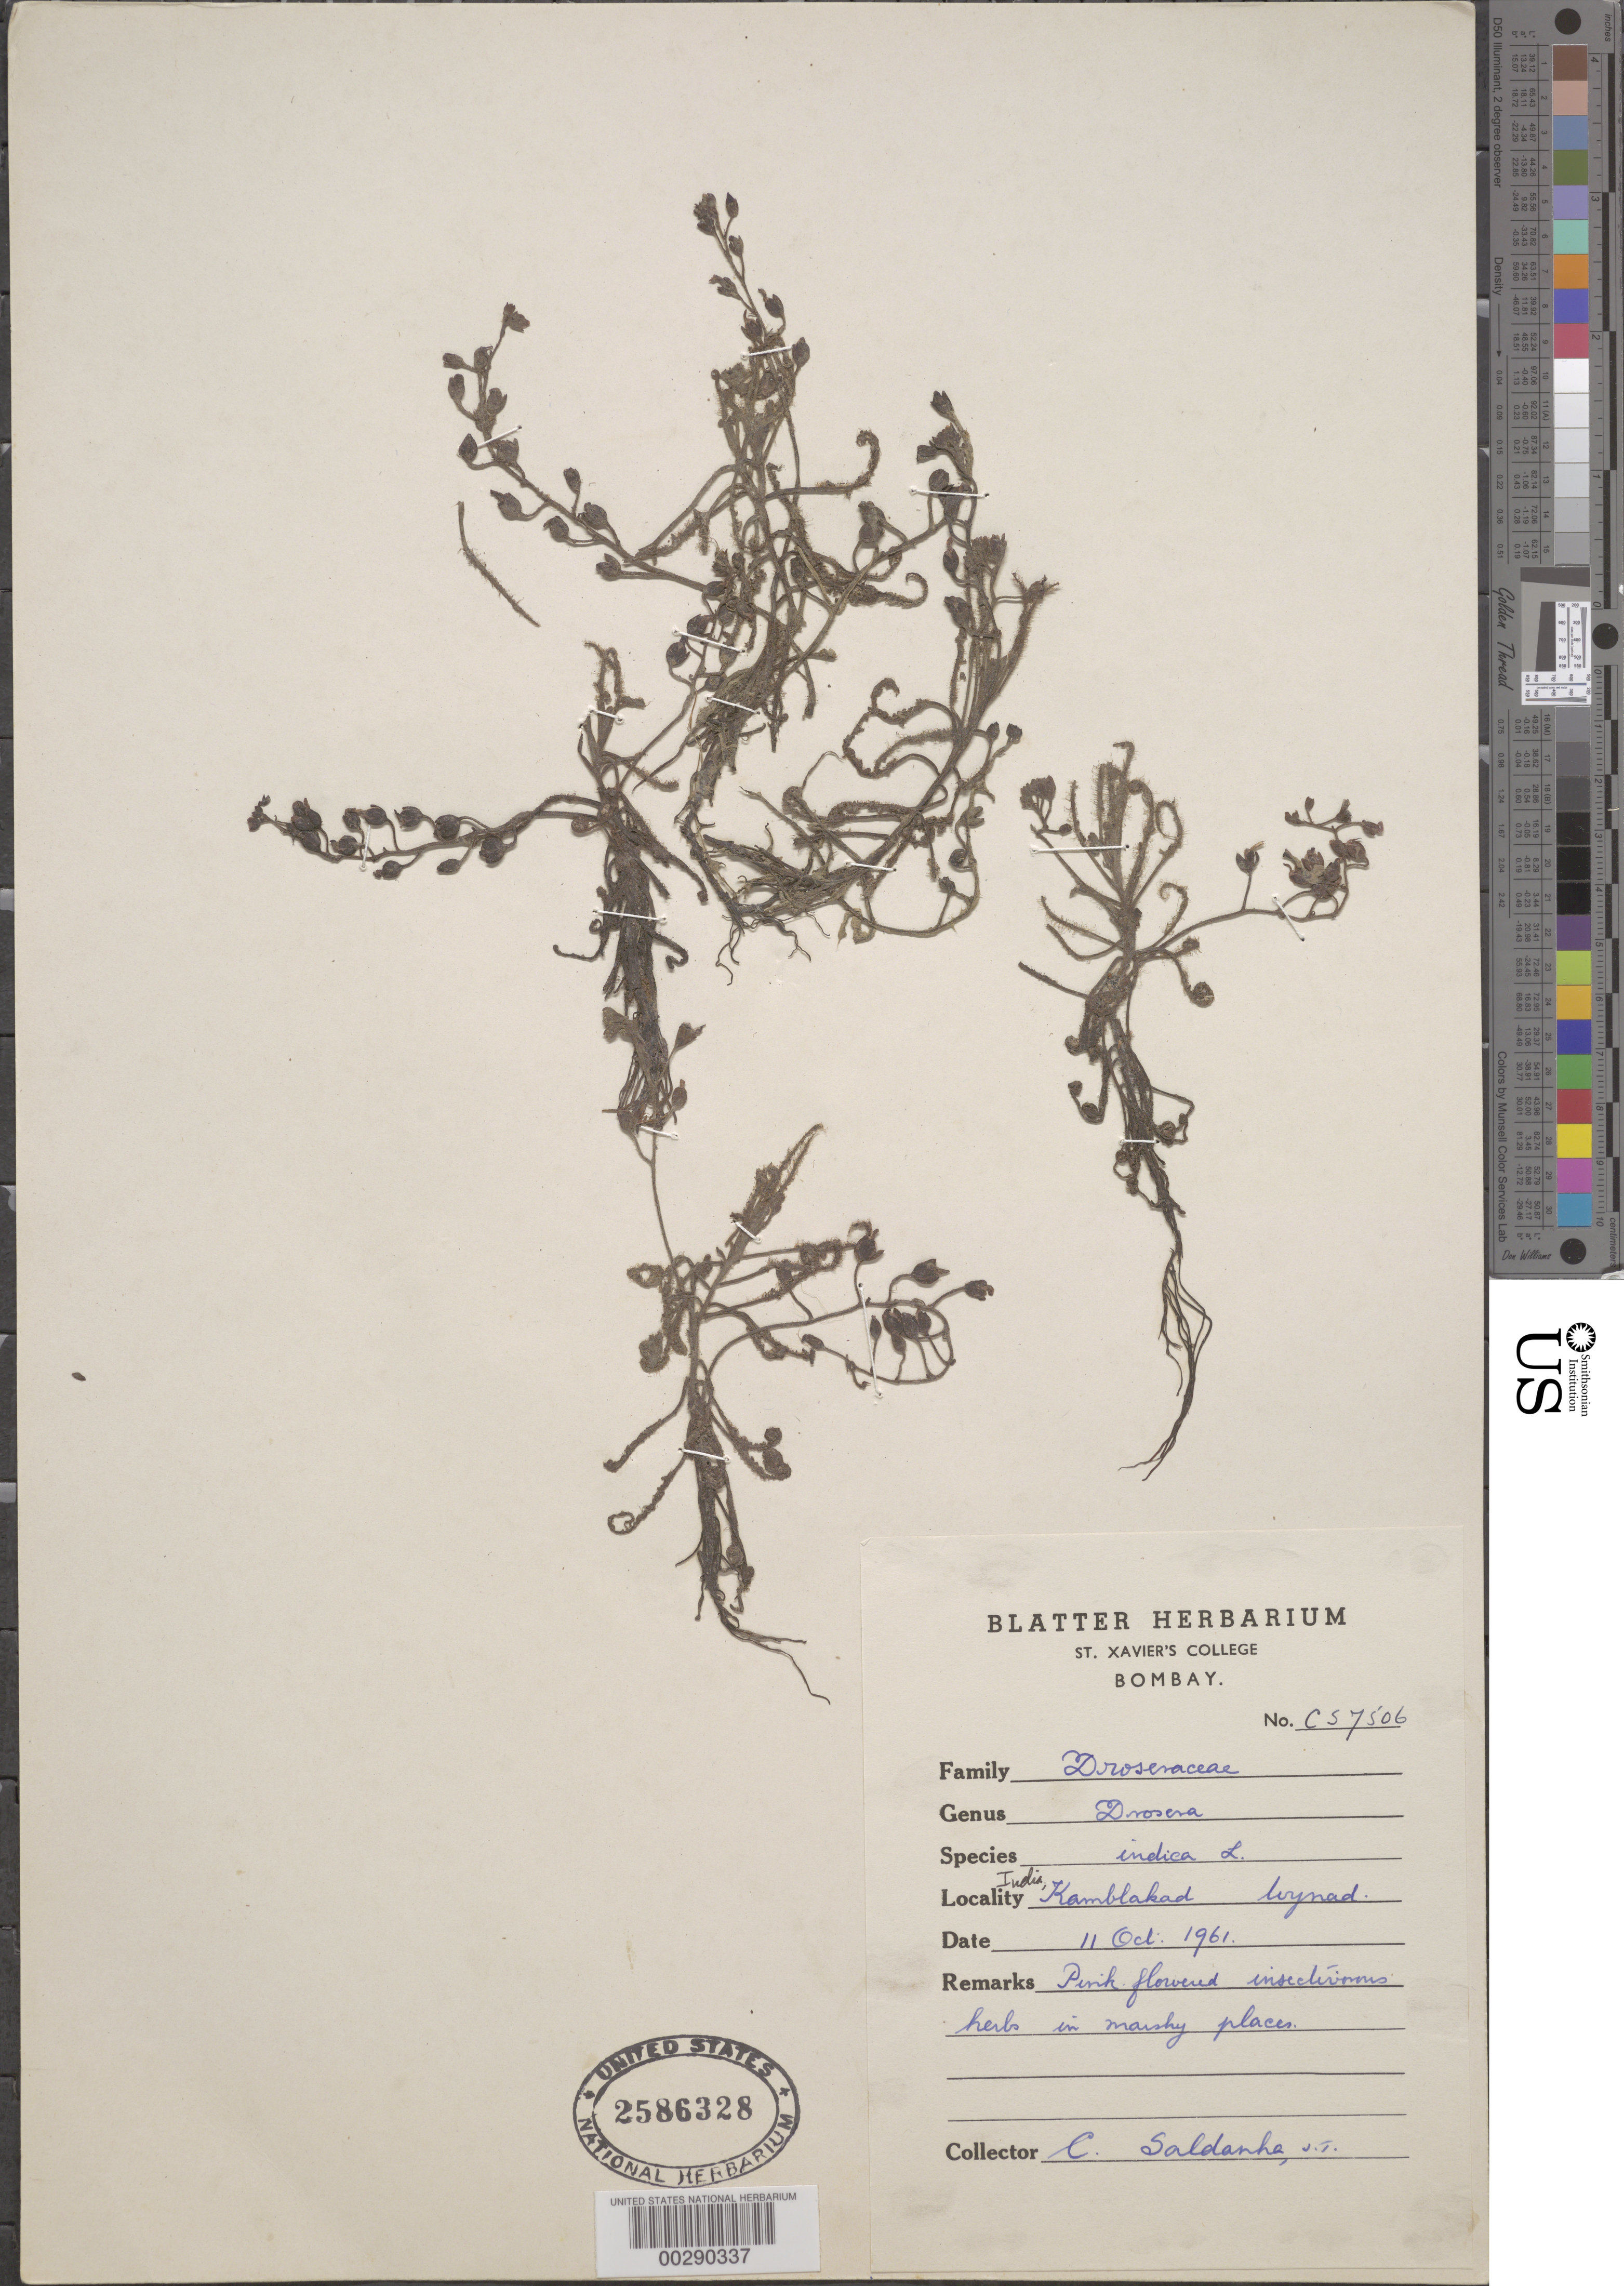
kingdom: Plantae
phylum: Tracheophyta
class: Magnoliopsida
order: Caryophyllales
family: Droseraceae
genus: Drosera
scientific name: Drosera indica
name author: L.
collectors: C. J. Saldanha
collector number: Cs 7506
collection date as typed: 11 Oct 1961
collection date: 1961-10-11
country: India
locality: Kamblakad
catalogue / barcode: US 2586328